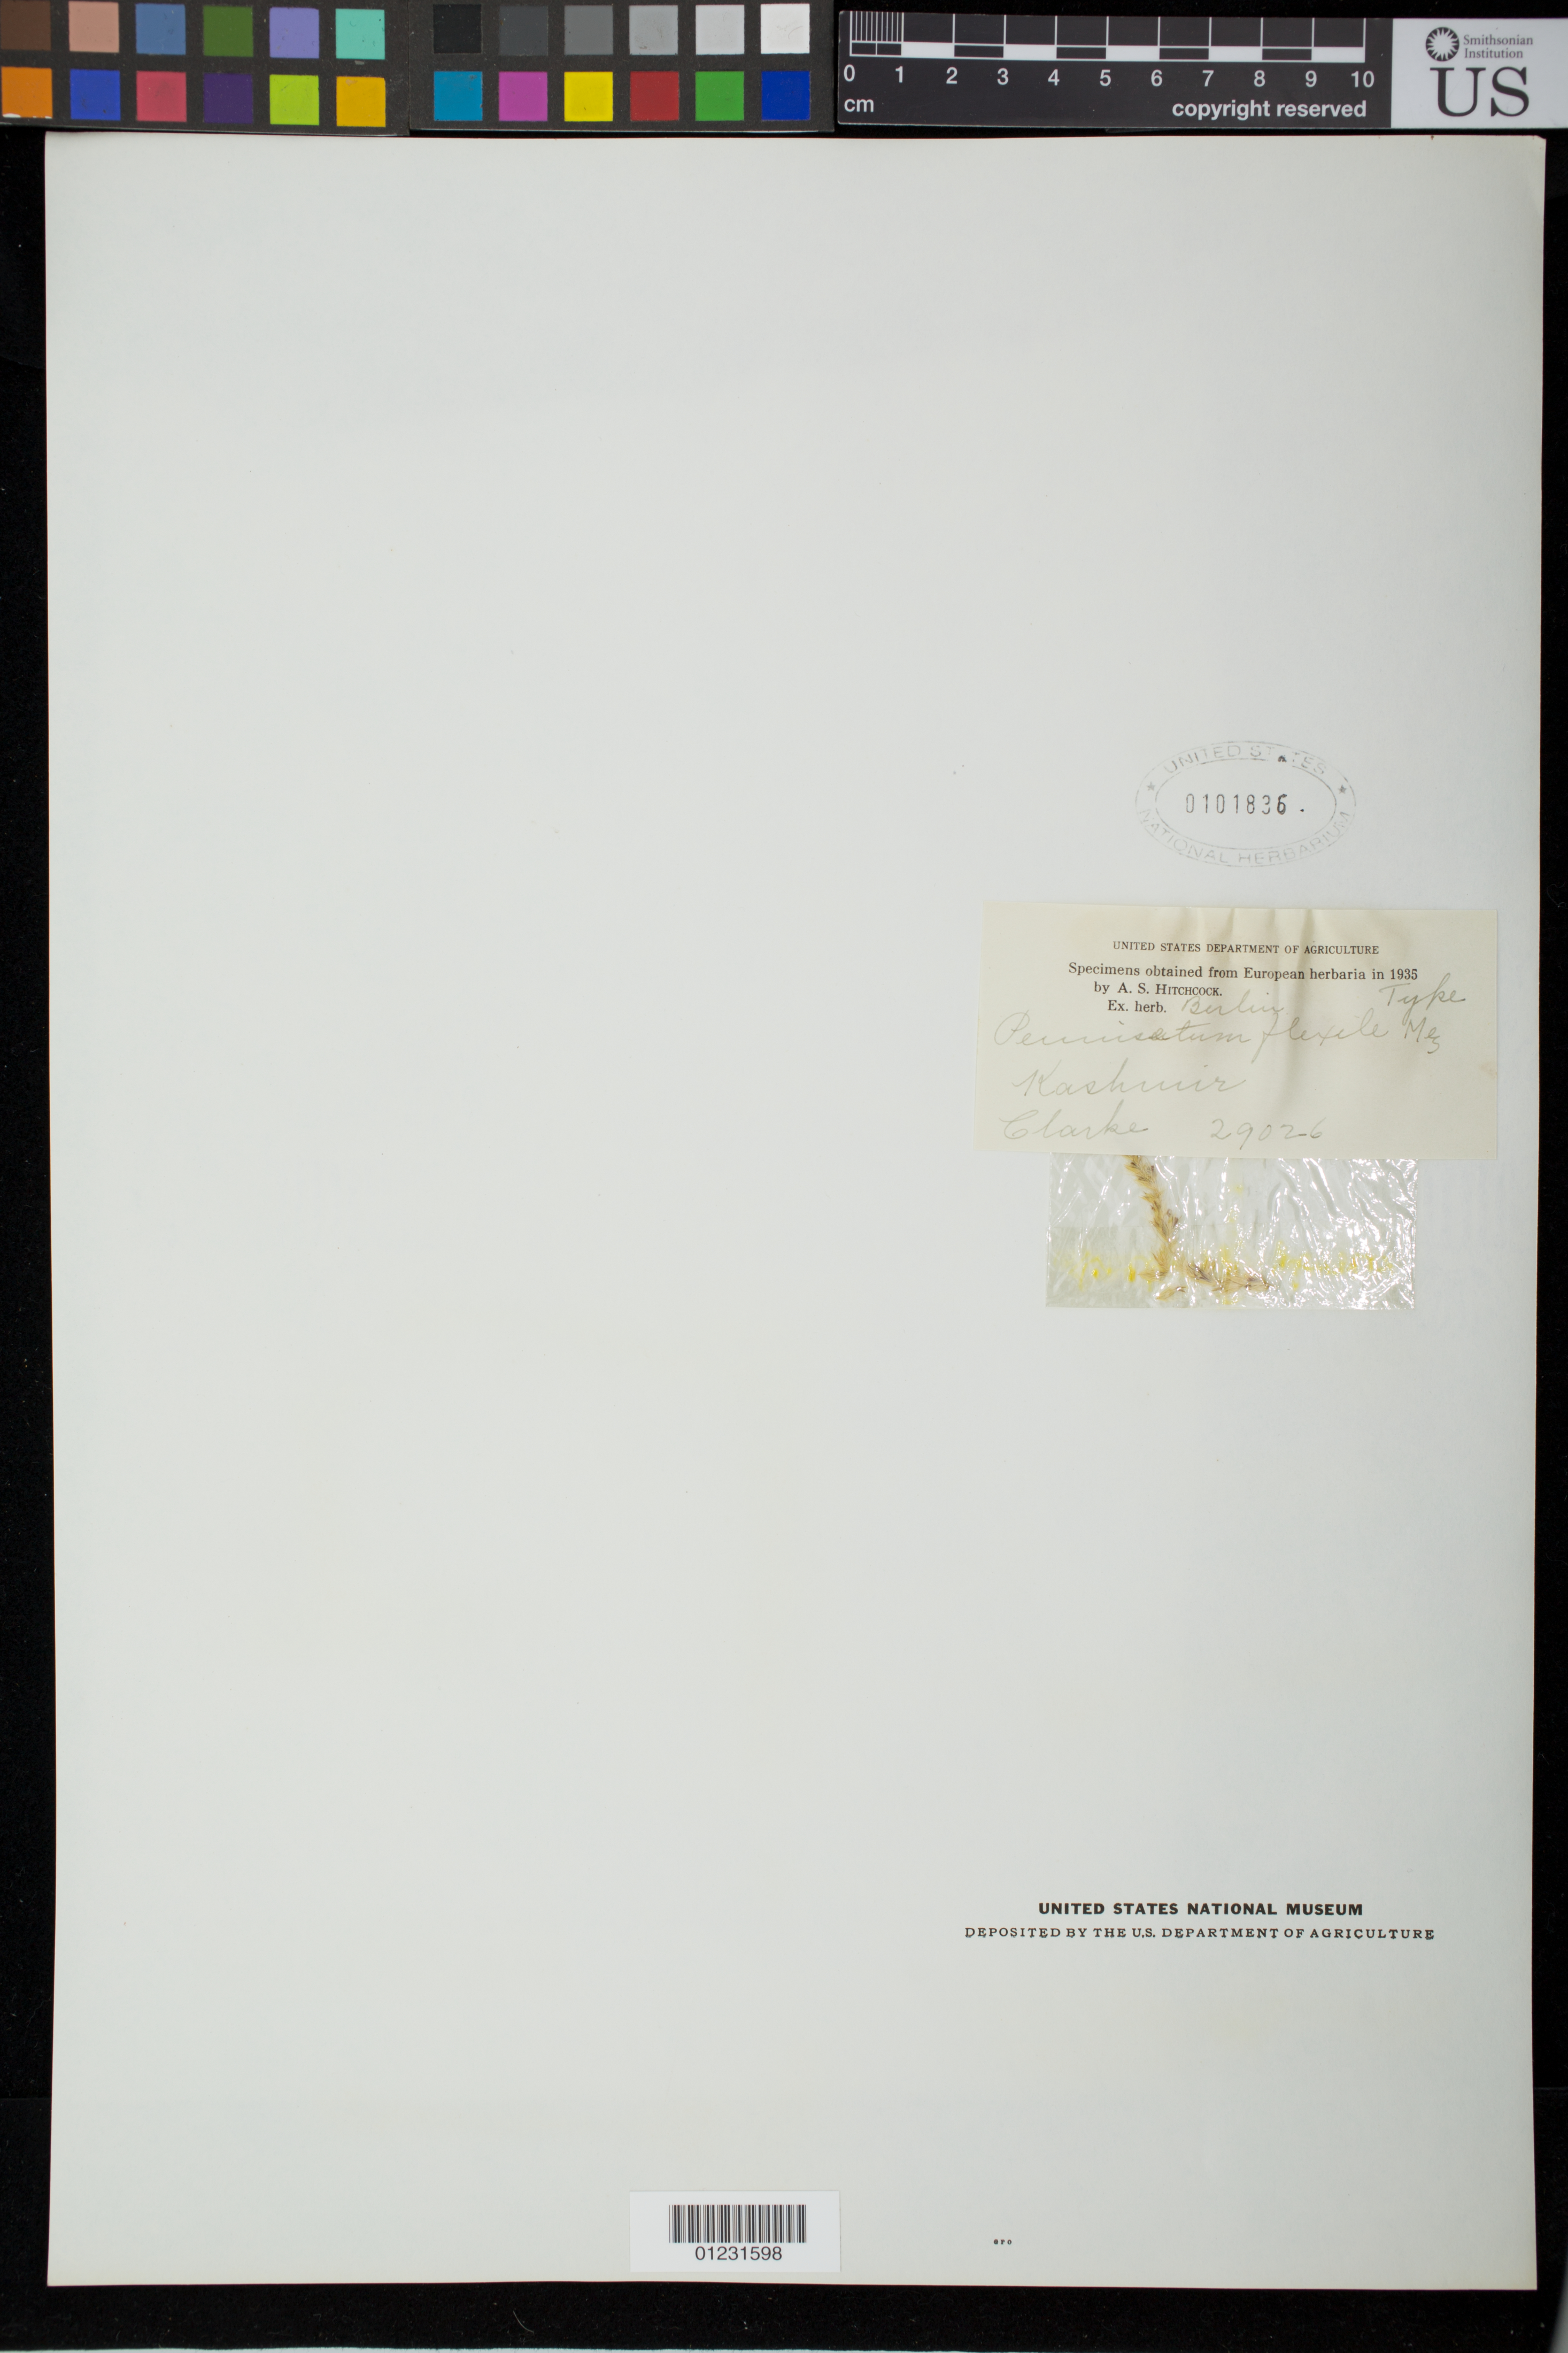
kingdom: Plantae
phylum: Tracheophyta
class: Liliopsida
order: Poales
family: Poaceae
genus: Pennisetum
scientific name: Pennisetum flexile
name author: Mez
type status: Type Collection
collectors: C. B. Clarke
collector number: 29026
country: India / Pakistan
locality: Kashmir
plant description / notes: Fragmentary material of type specimen ex herb. Berlin.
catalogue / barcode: US 101836